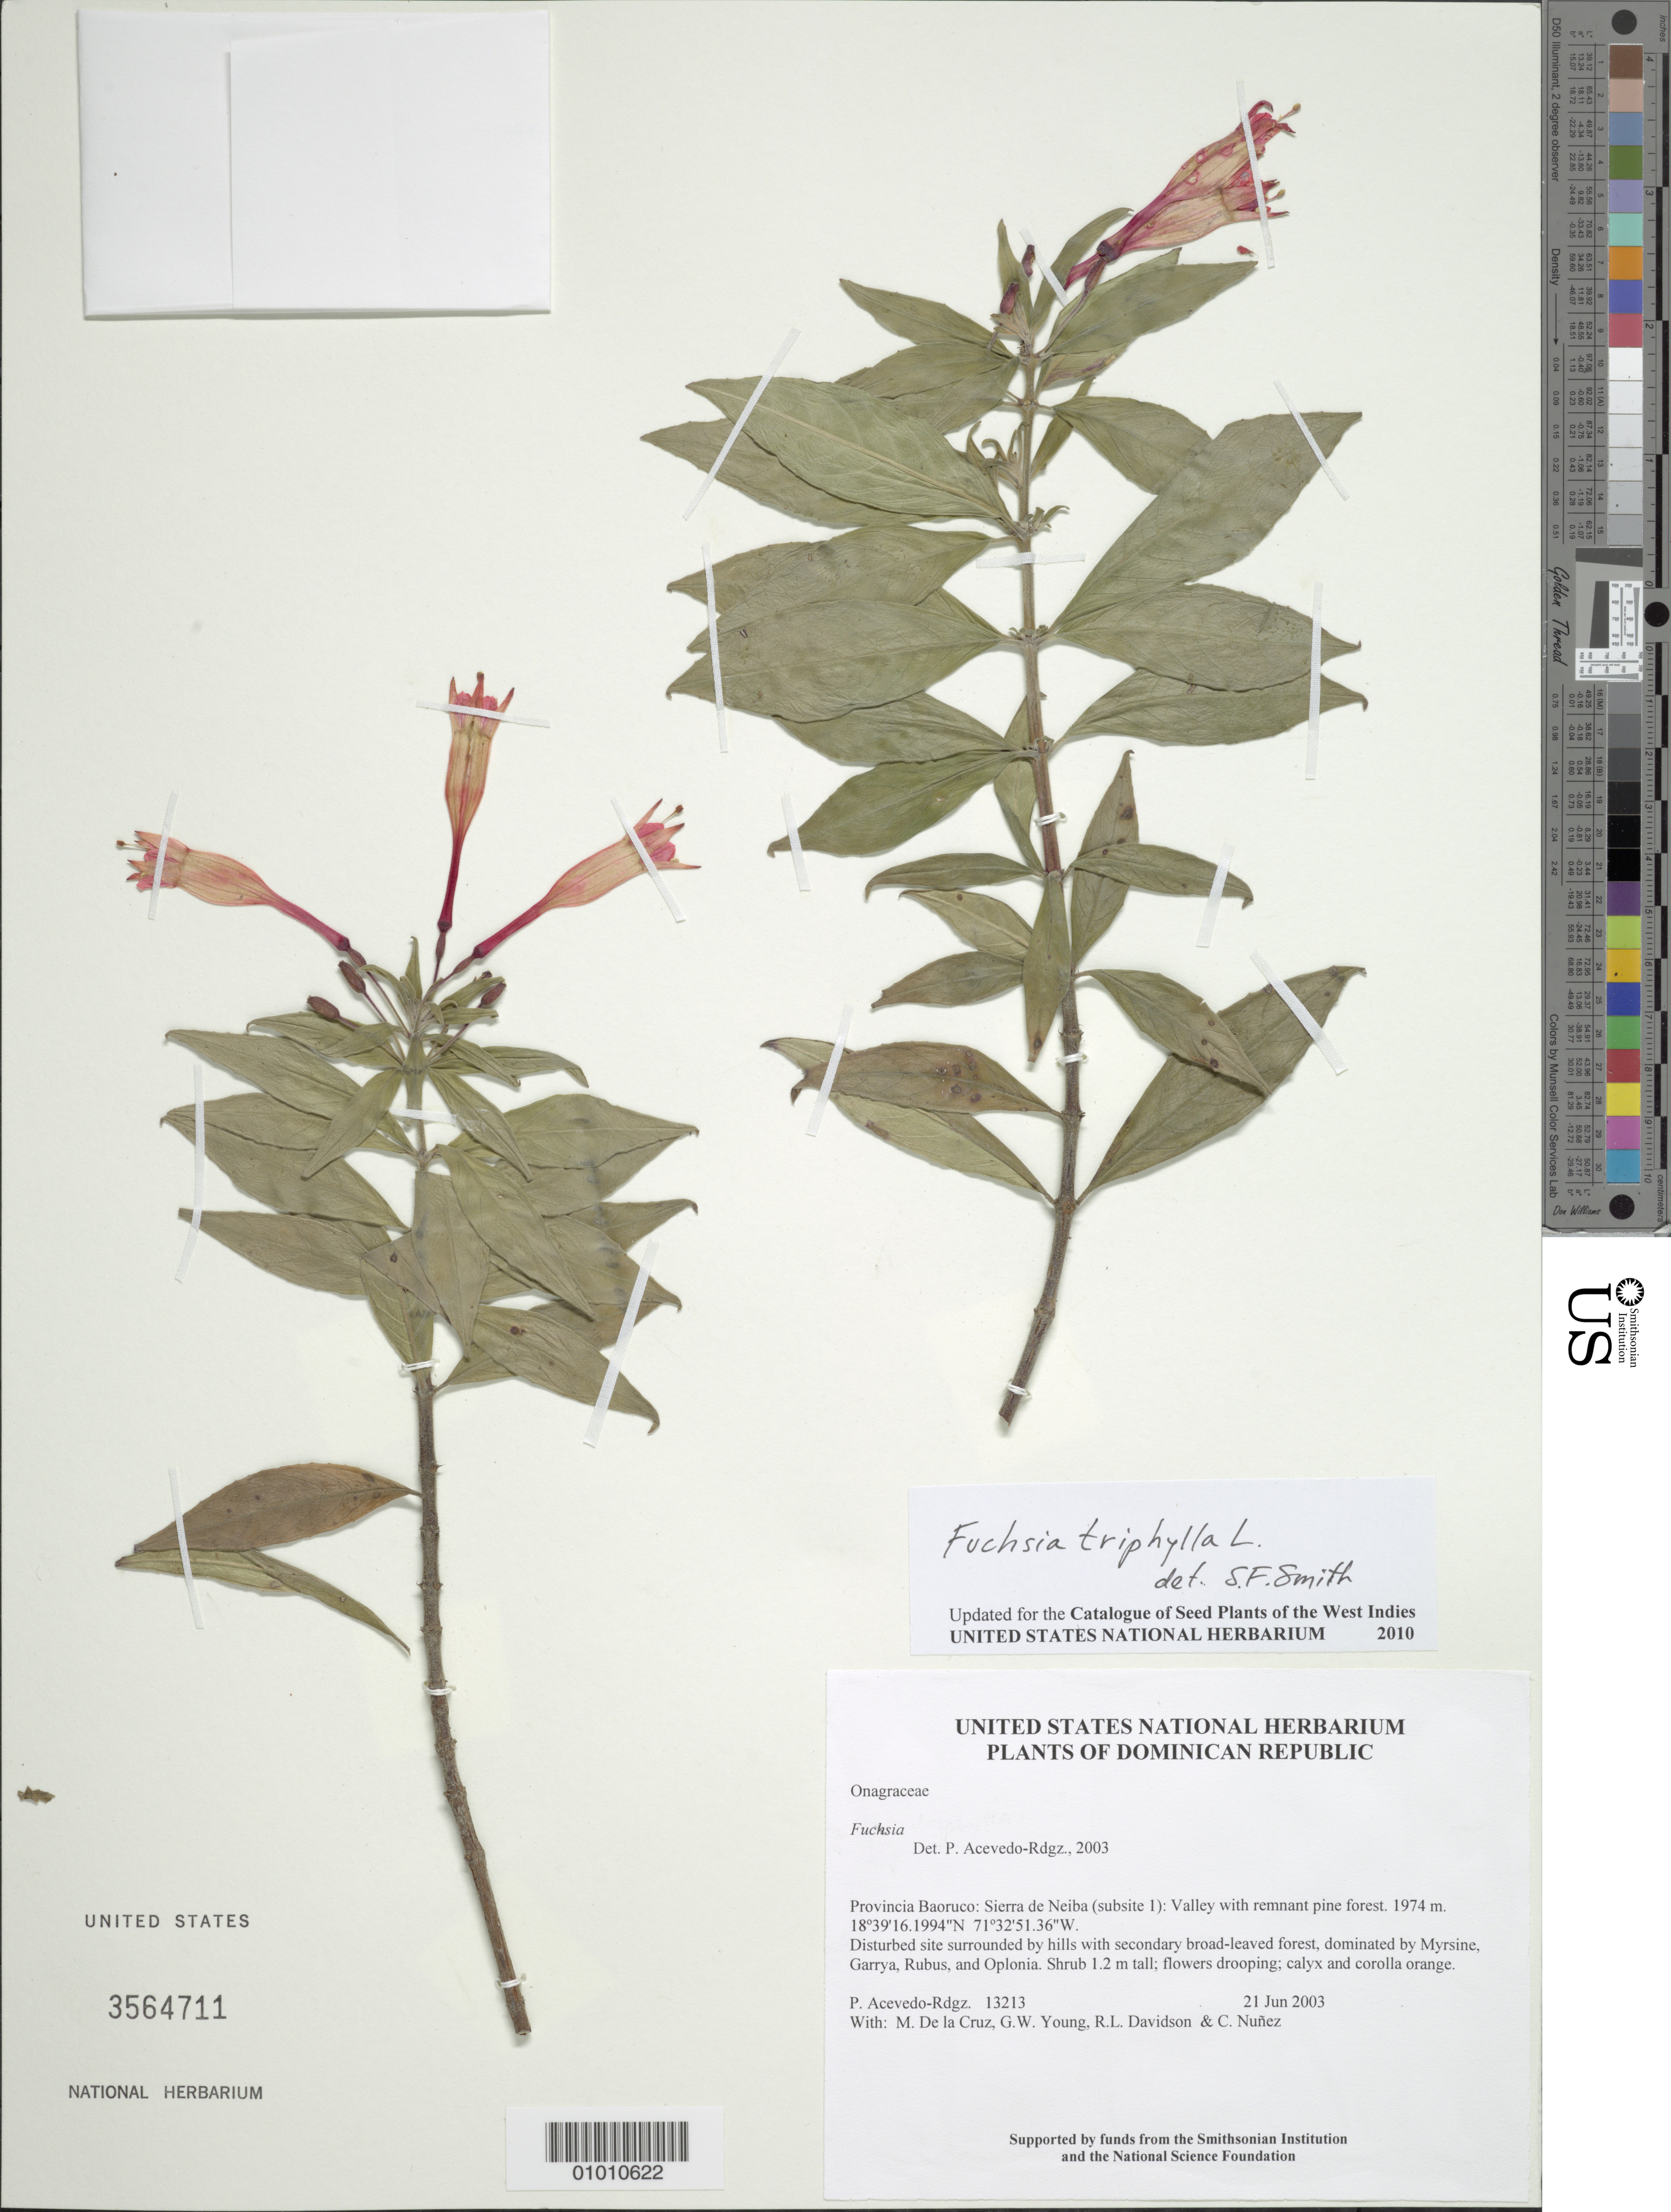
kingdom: Plantae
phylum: Tracheophyta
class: Magnoliopsida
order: Myrtales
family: Onagraceae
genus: Fuchsia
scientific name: Fuchsia triphylla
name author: L.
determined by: Smith, Stephen F., (US), NMNH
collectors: P. Acevedo-Rodr., M. de la Cruz, J. Rawlins, G. Young, R. Davidson & C. Nunez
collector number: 13213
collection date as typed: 21 Jun 2003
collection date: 2003-06-21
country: Dominican Republic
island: Hispaniola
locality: Provincia Baoruco: Sierra de Neiba (subsite 1): Valley with remnant pine forest.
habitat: Disturbed site surrounded by hills with secondary broad-leaved forest, dominated by Myrsine, Garrya, Rubus, and Oplonia.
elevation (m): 1974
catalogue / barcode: US 3564711